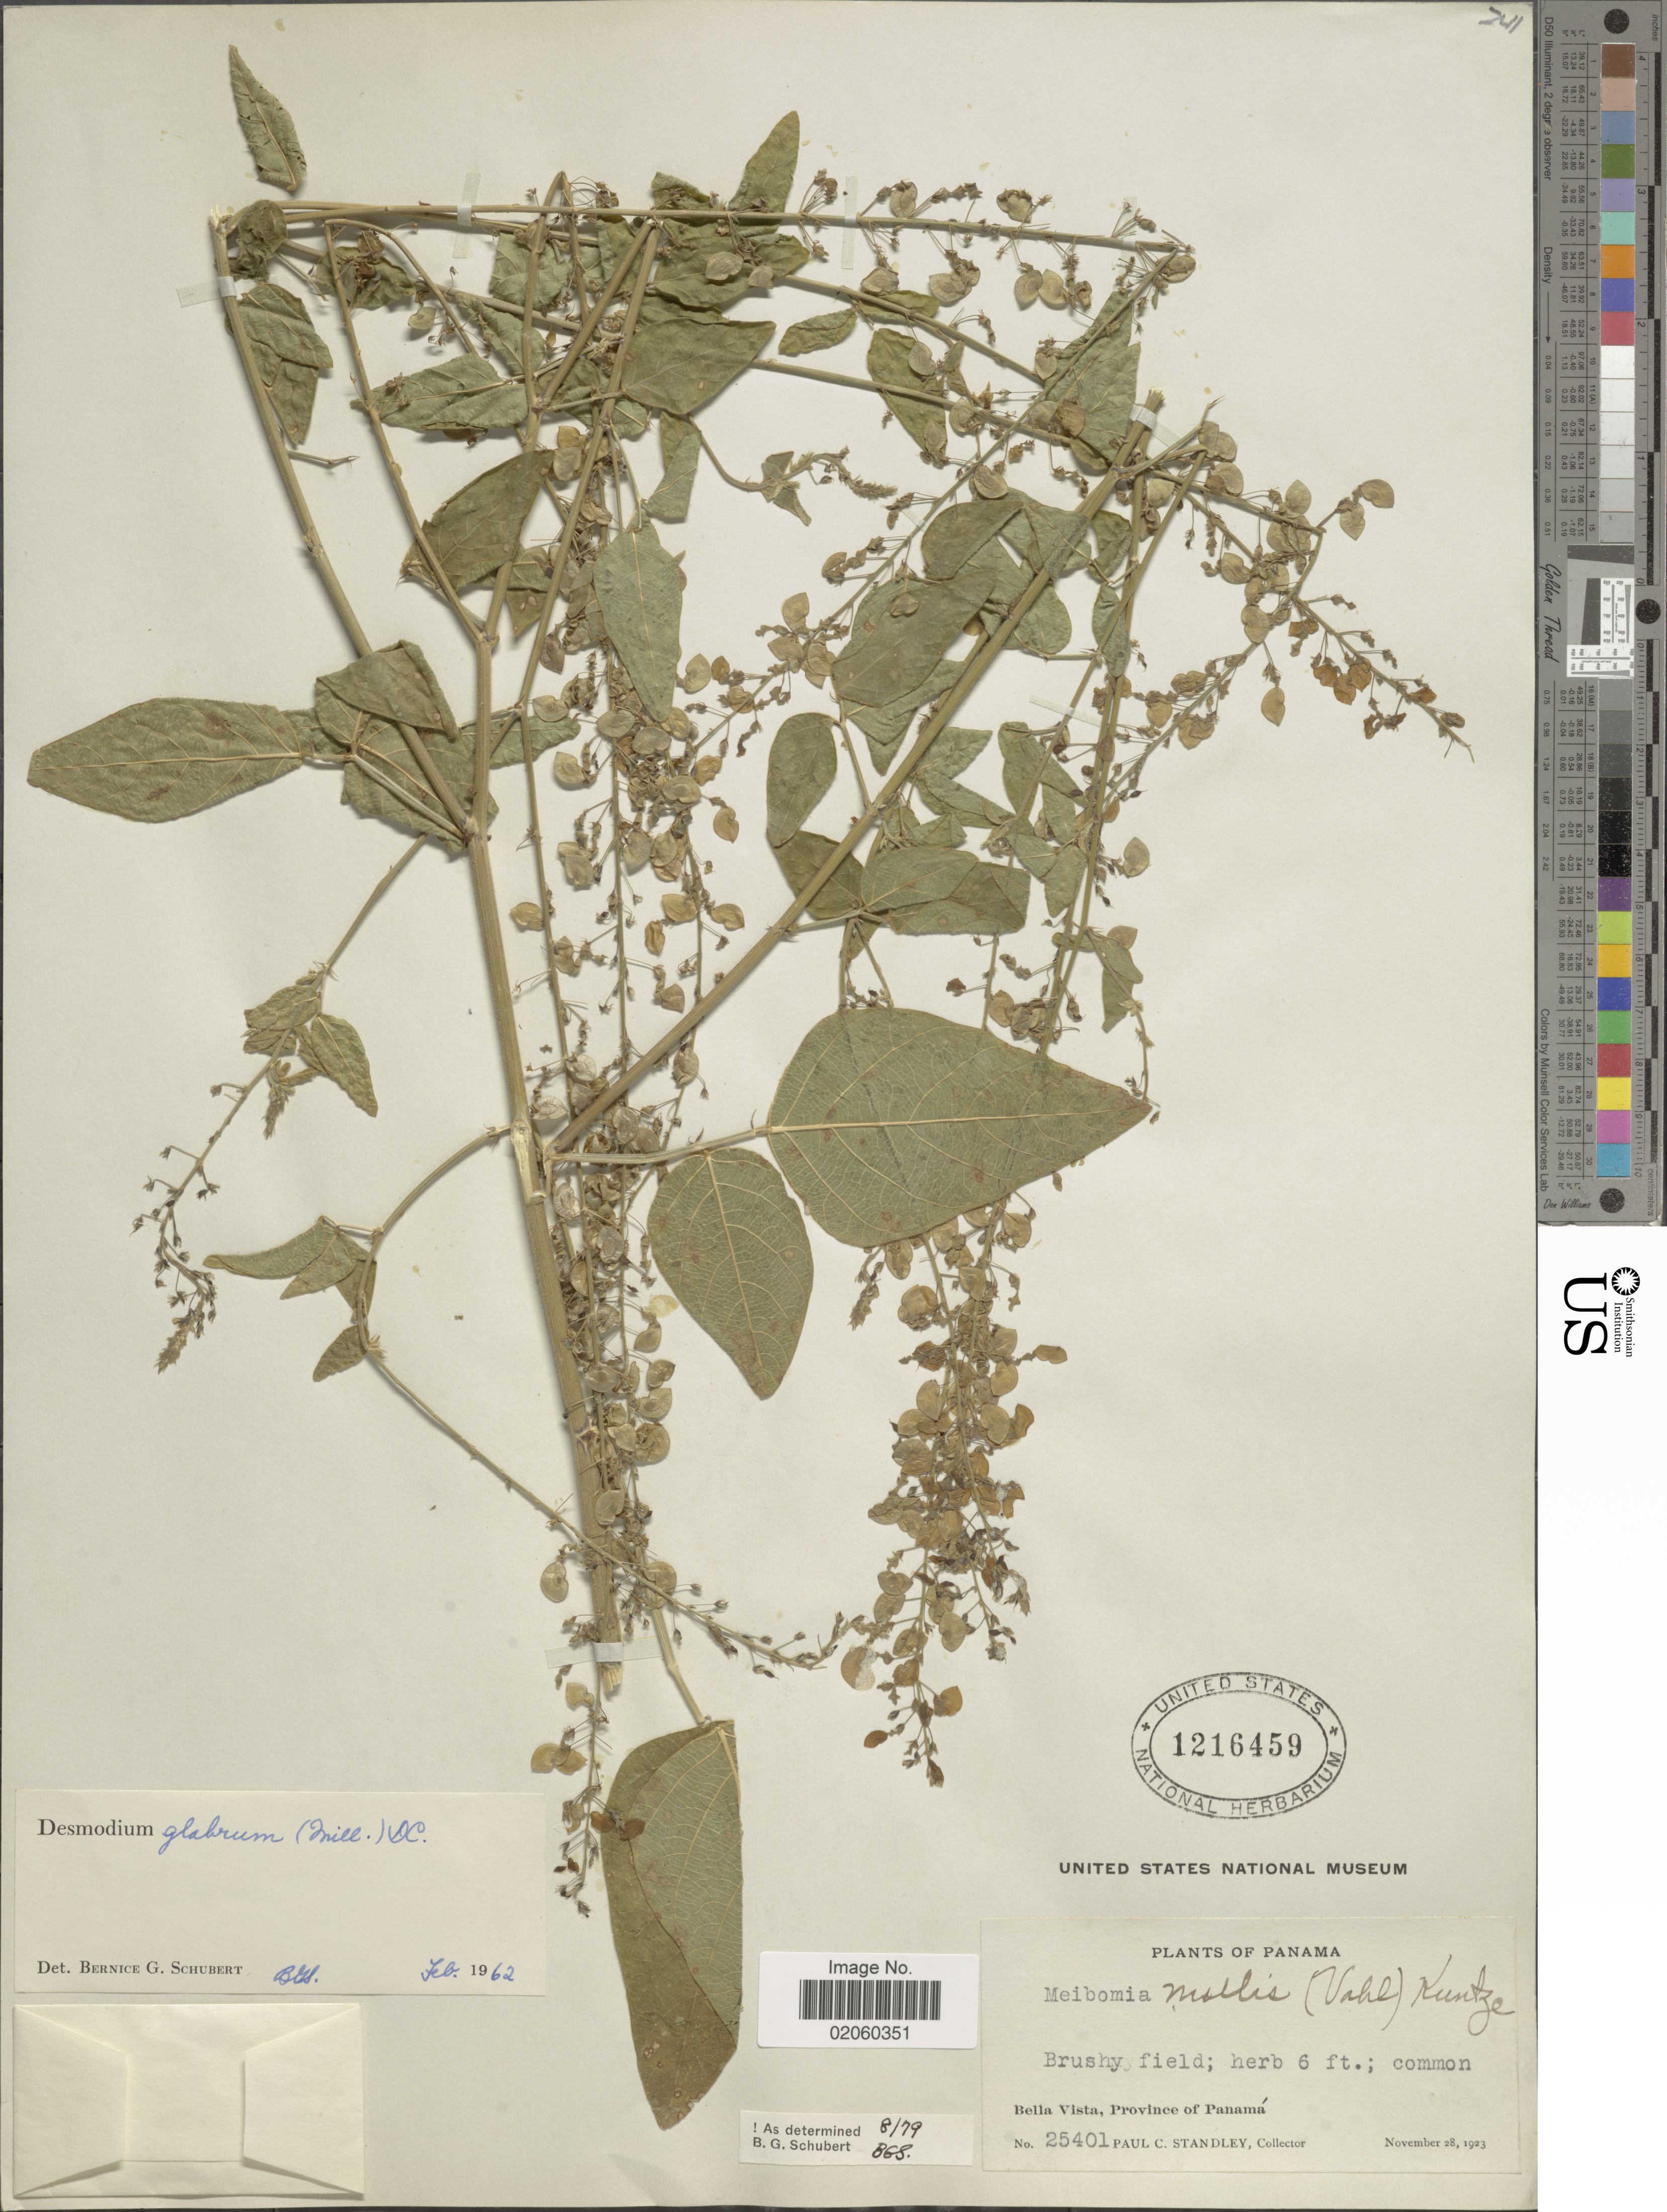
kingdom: Plantae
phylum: Tracheophyta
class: Magnoliopsida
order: Fabales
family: Fabaceae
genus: Desmodium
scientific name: Desmodium glabrum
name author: (Mill.) DC.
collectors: P. C. Standley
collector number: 25401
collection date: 1923-11-28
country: Panama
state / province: Panamá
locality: Bella Vista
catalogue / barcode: US 1516459